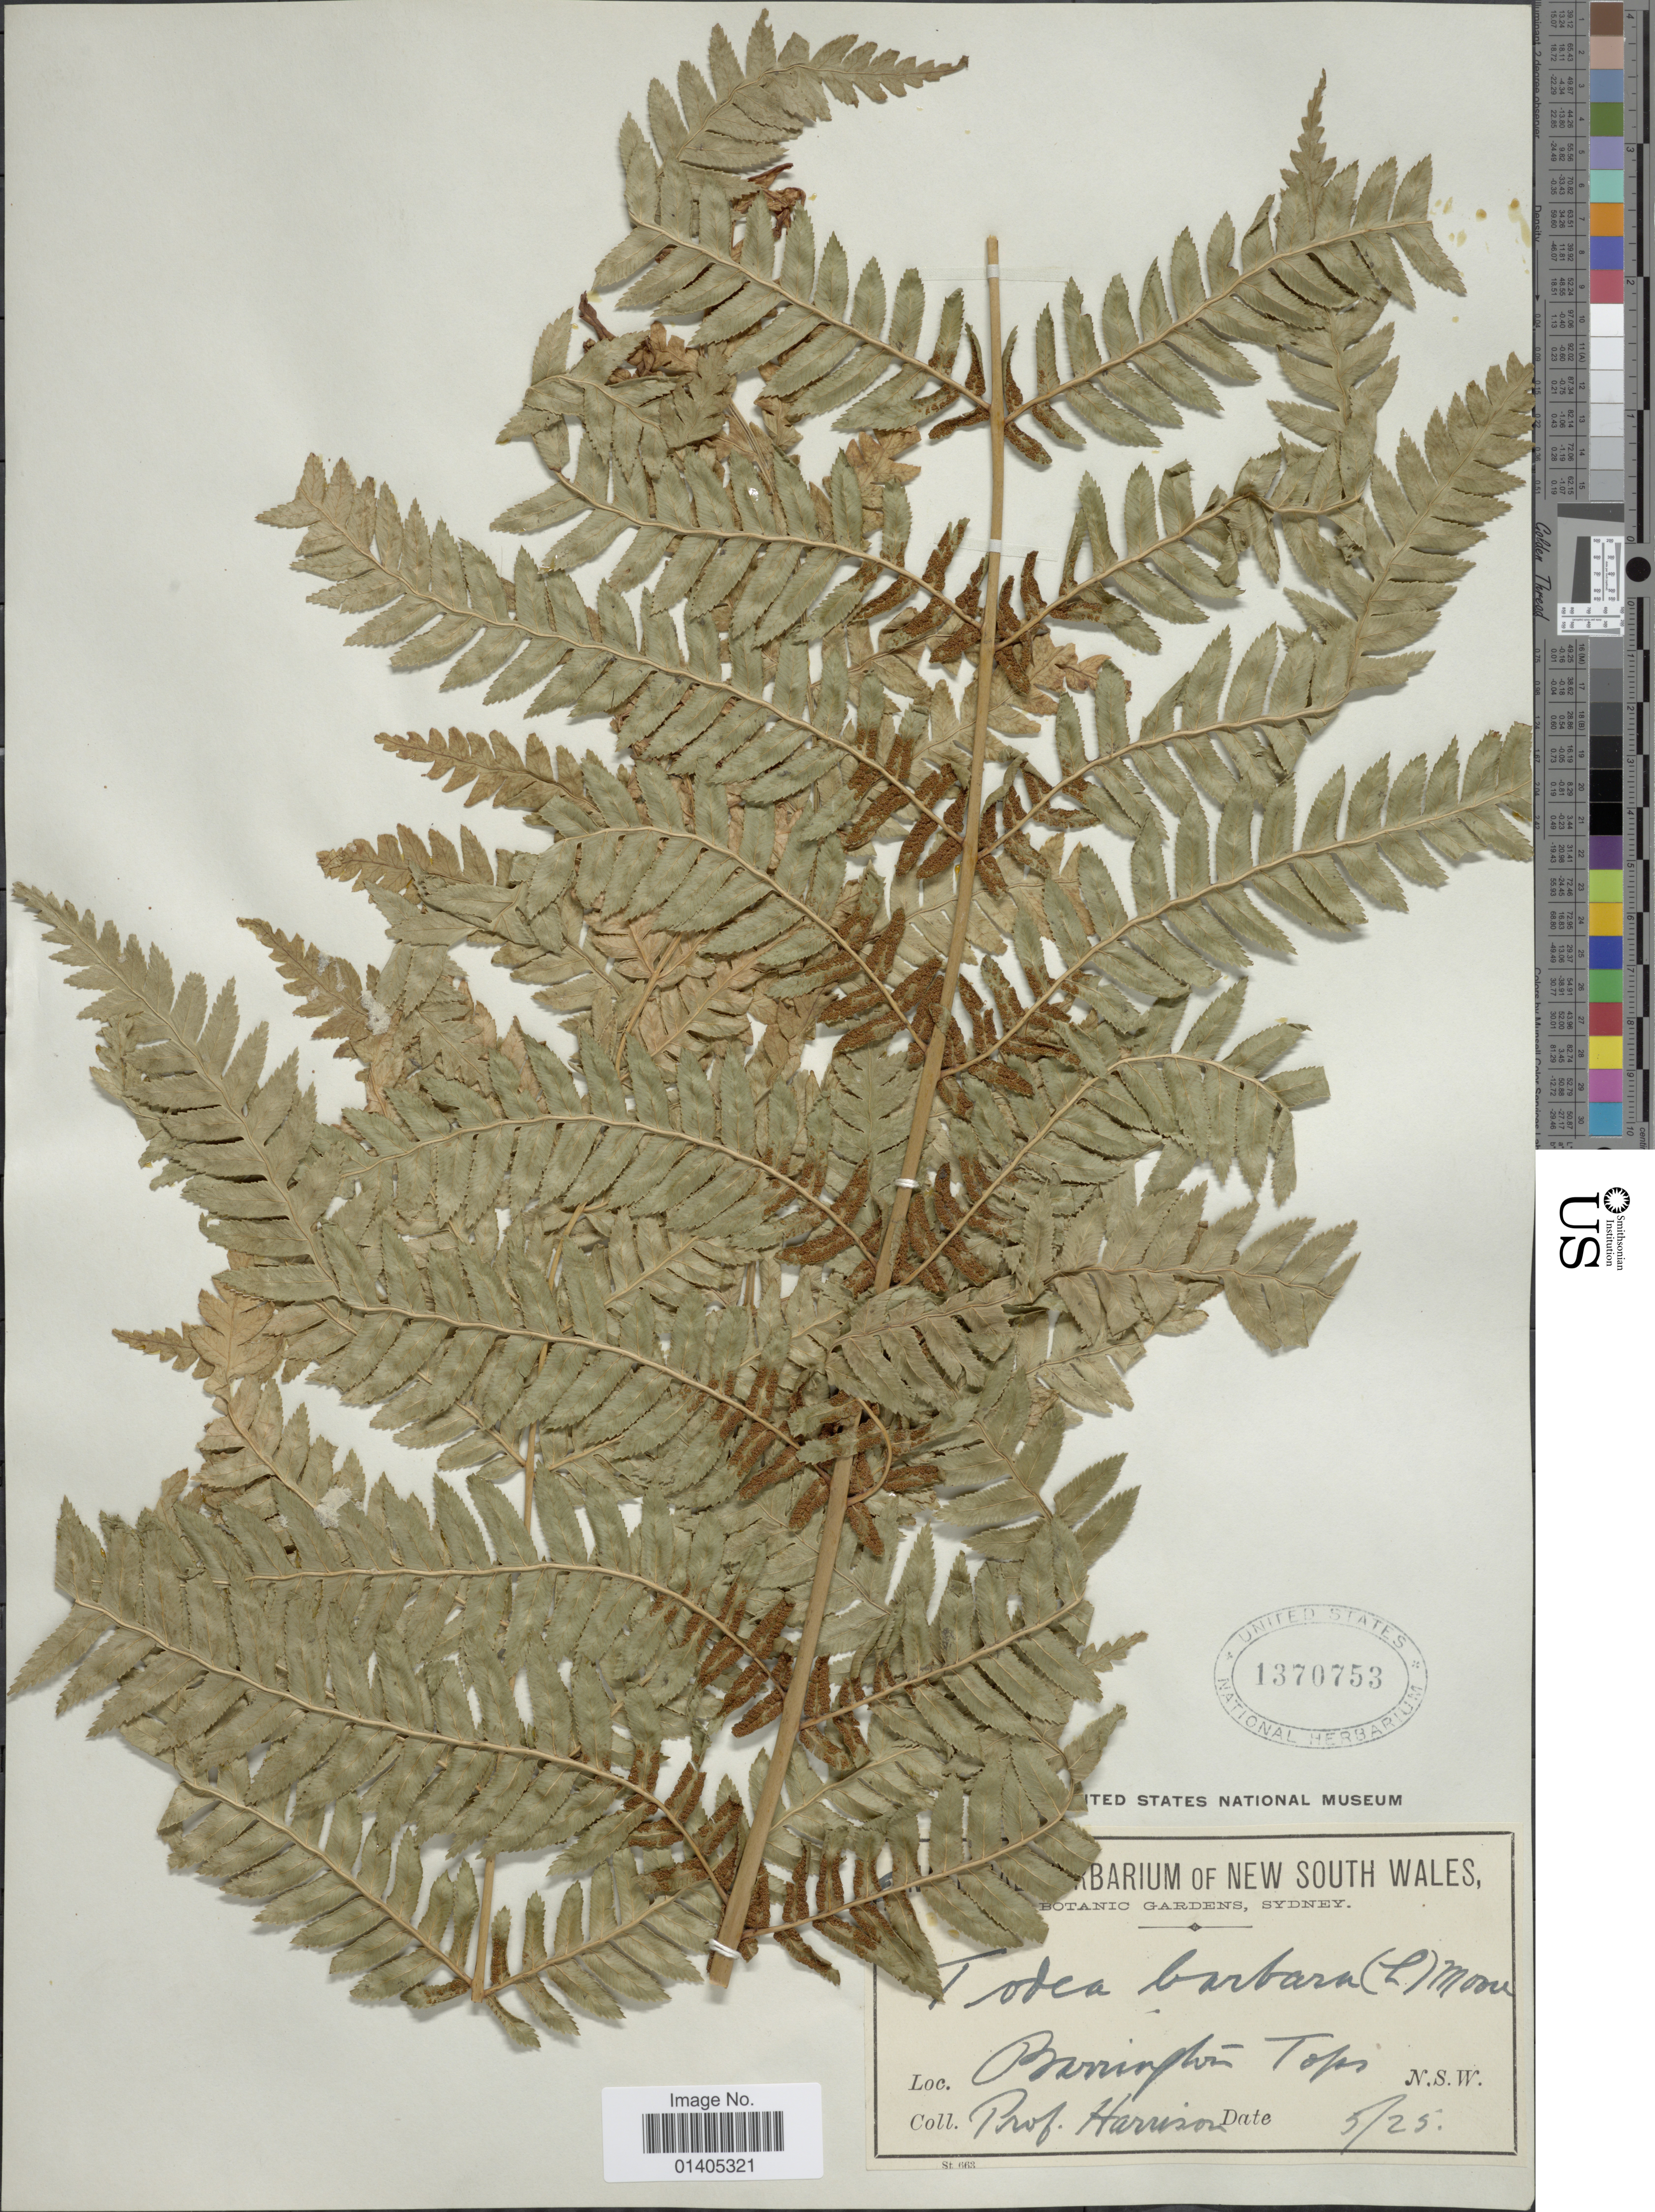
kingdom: Plantae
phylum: Tracheophyta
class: Polypodiopsida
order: Osmundales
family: Osmundaceae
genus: Todea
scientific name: Todea barbara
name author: T. Moore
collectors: Harrison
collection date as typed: Transcribed d/m/y: /5/25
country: Australia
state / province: New South Wales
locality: Barrington Top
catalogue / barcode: US 1370753